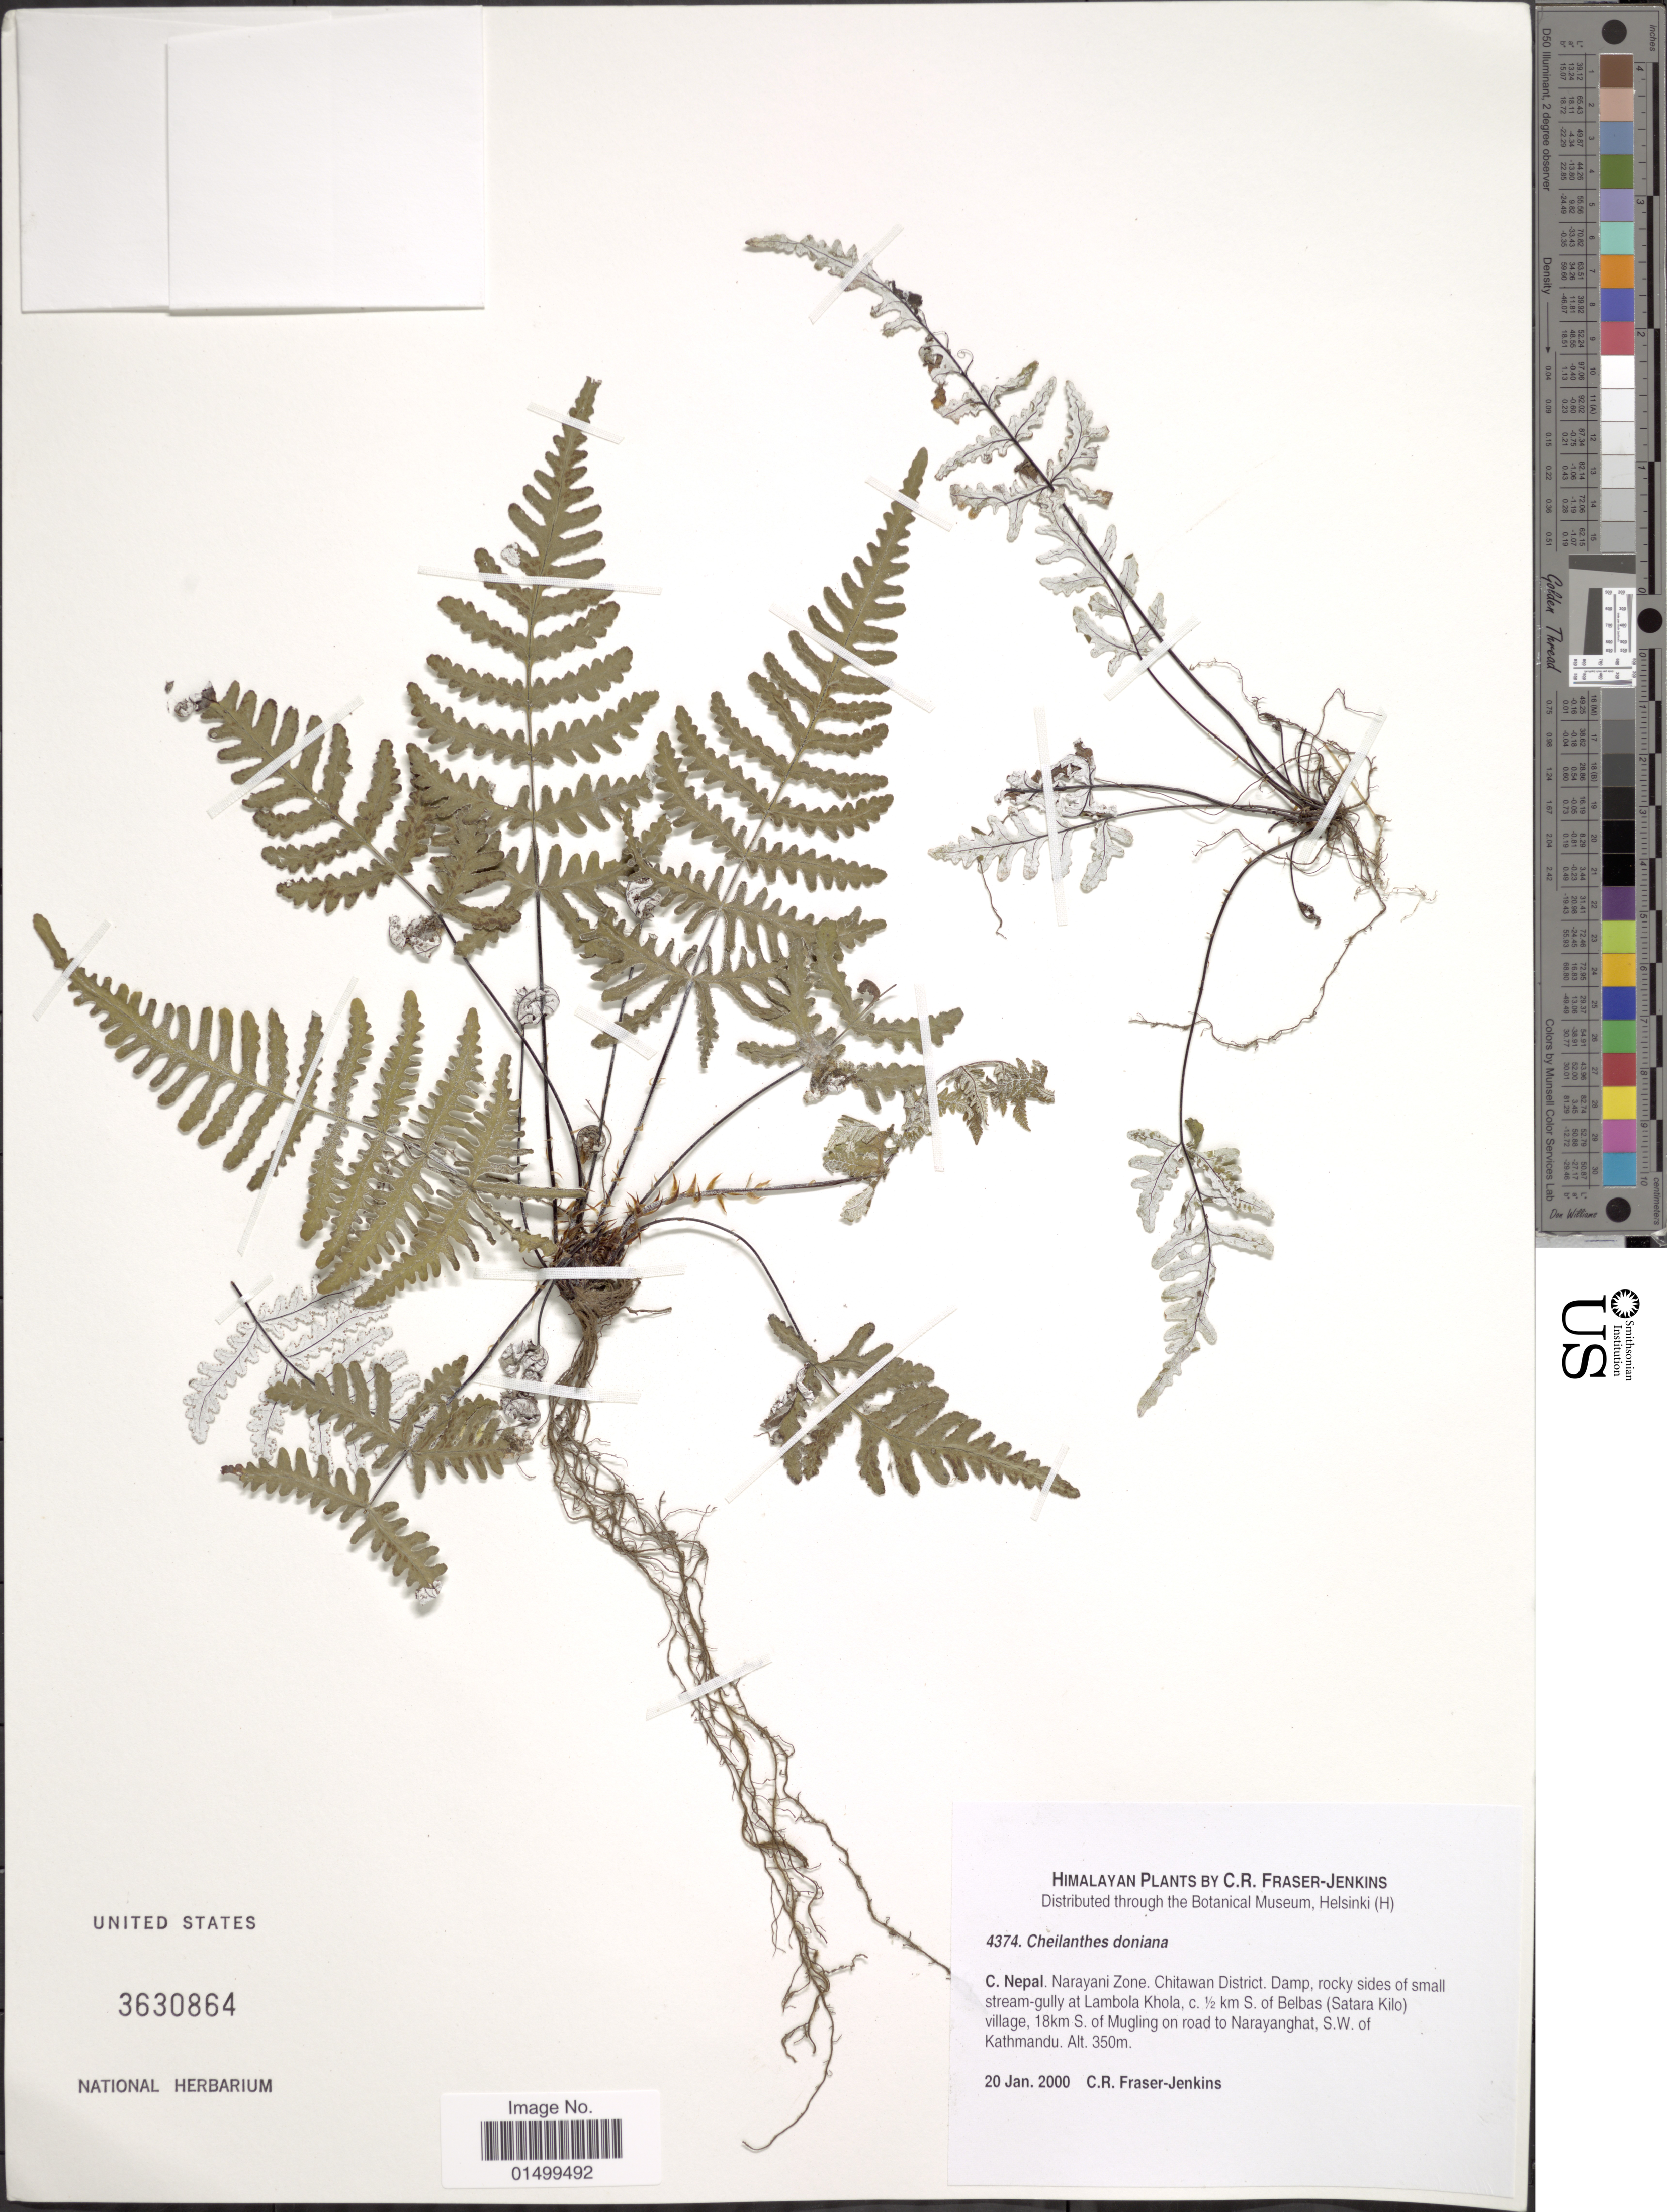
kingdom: Plantae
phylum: Tracheophyta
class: Polypodiopsida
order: Polypodiales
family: Pteridaceae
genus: Cheilanthes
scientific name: Cheilanthes doniana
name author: Fraser-Jenk. & Khullar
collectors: C. R. Fraser-Jenkins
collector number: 4374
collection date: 2000-01-20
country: Nepal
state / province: Narayani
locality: Chitawan Distrcit. Damp, rocky sudes of small stream- gully at Lambia Khola, c. 1/2 km S. of Belbas (Satara Kilo) village, 18 km S. of Mugling on road to Narayanghat, S.W. of Kathmandu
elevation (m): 350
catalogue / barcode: US 3630864